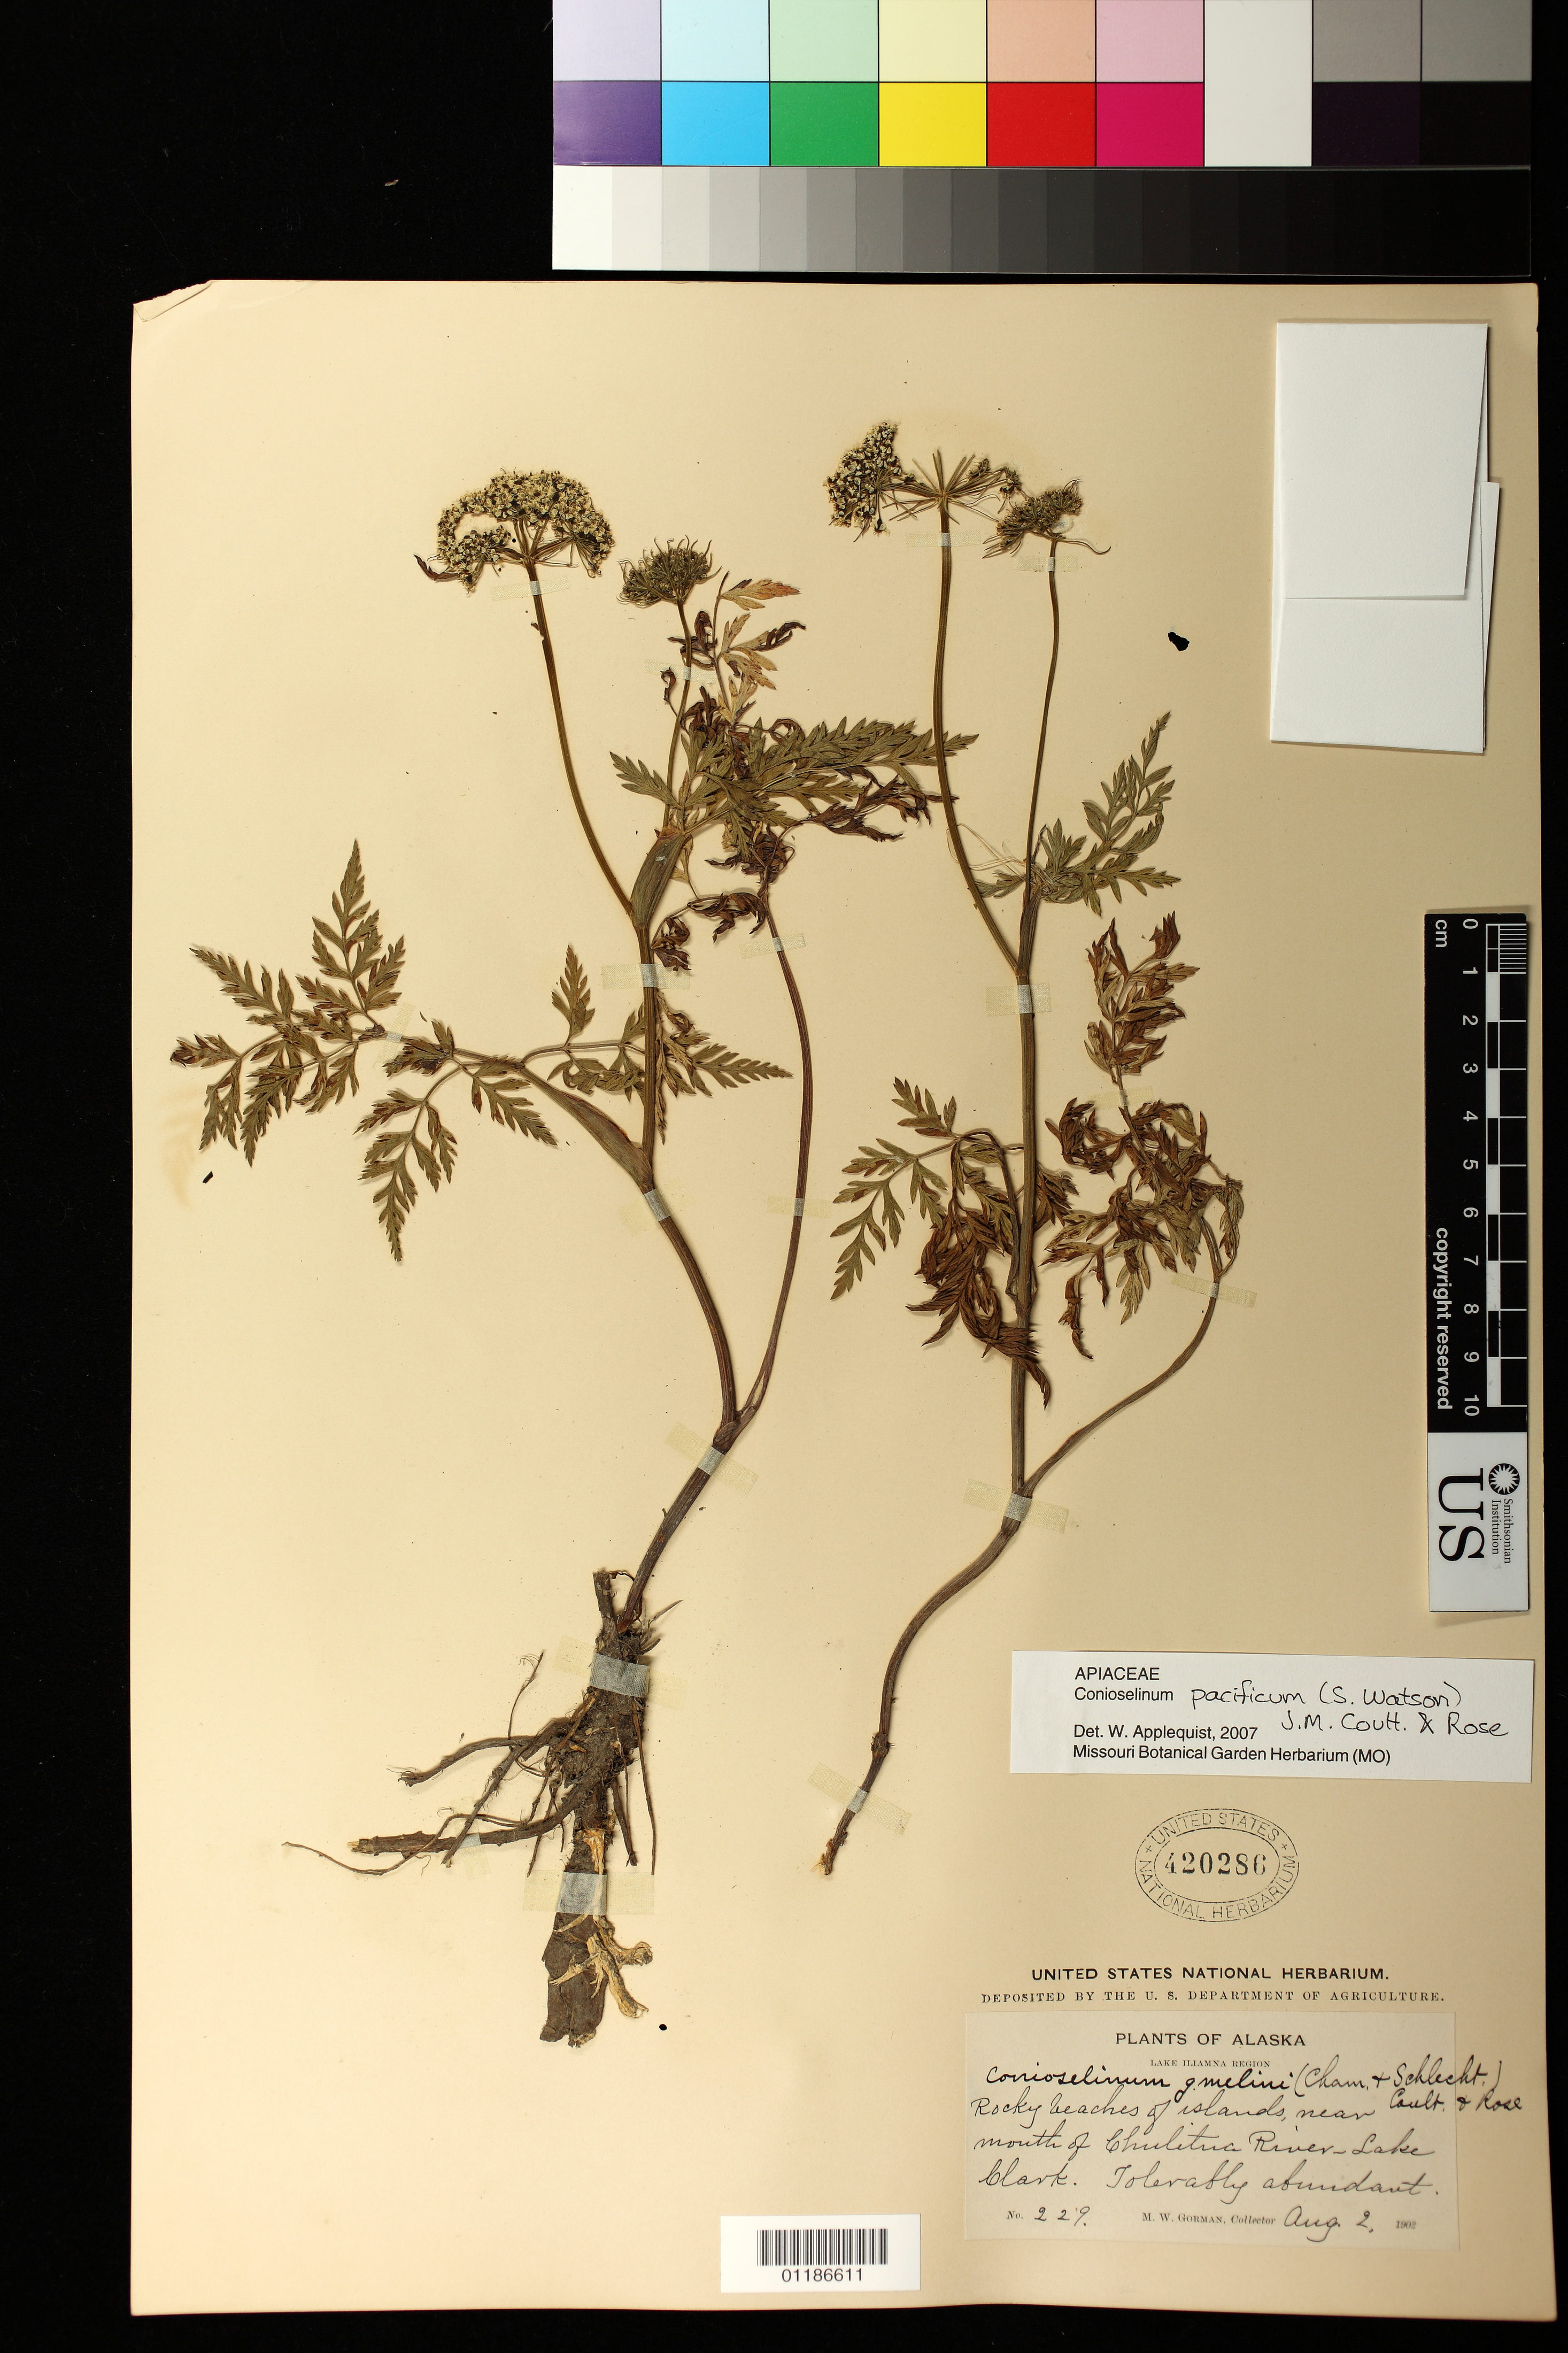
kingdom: Plantae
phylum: Tracheophyta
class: Magnoliopsida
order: Apiales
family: Apiaceae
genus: Conioselinum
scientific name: Conioselinum pacificum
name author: (S. Watson) J.M. Coult. & Rose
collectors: M. W. Gorman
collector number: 229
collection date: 1902-08-02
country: United States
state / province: Alaska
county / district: Lake and Peninsula Borough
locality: Rocky beaches of islands, near mouth of Chulitna River-Lake Clark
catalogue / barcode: US 420286